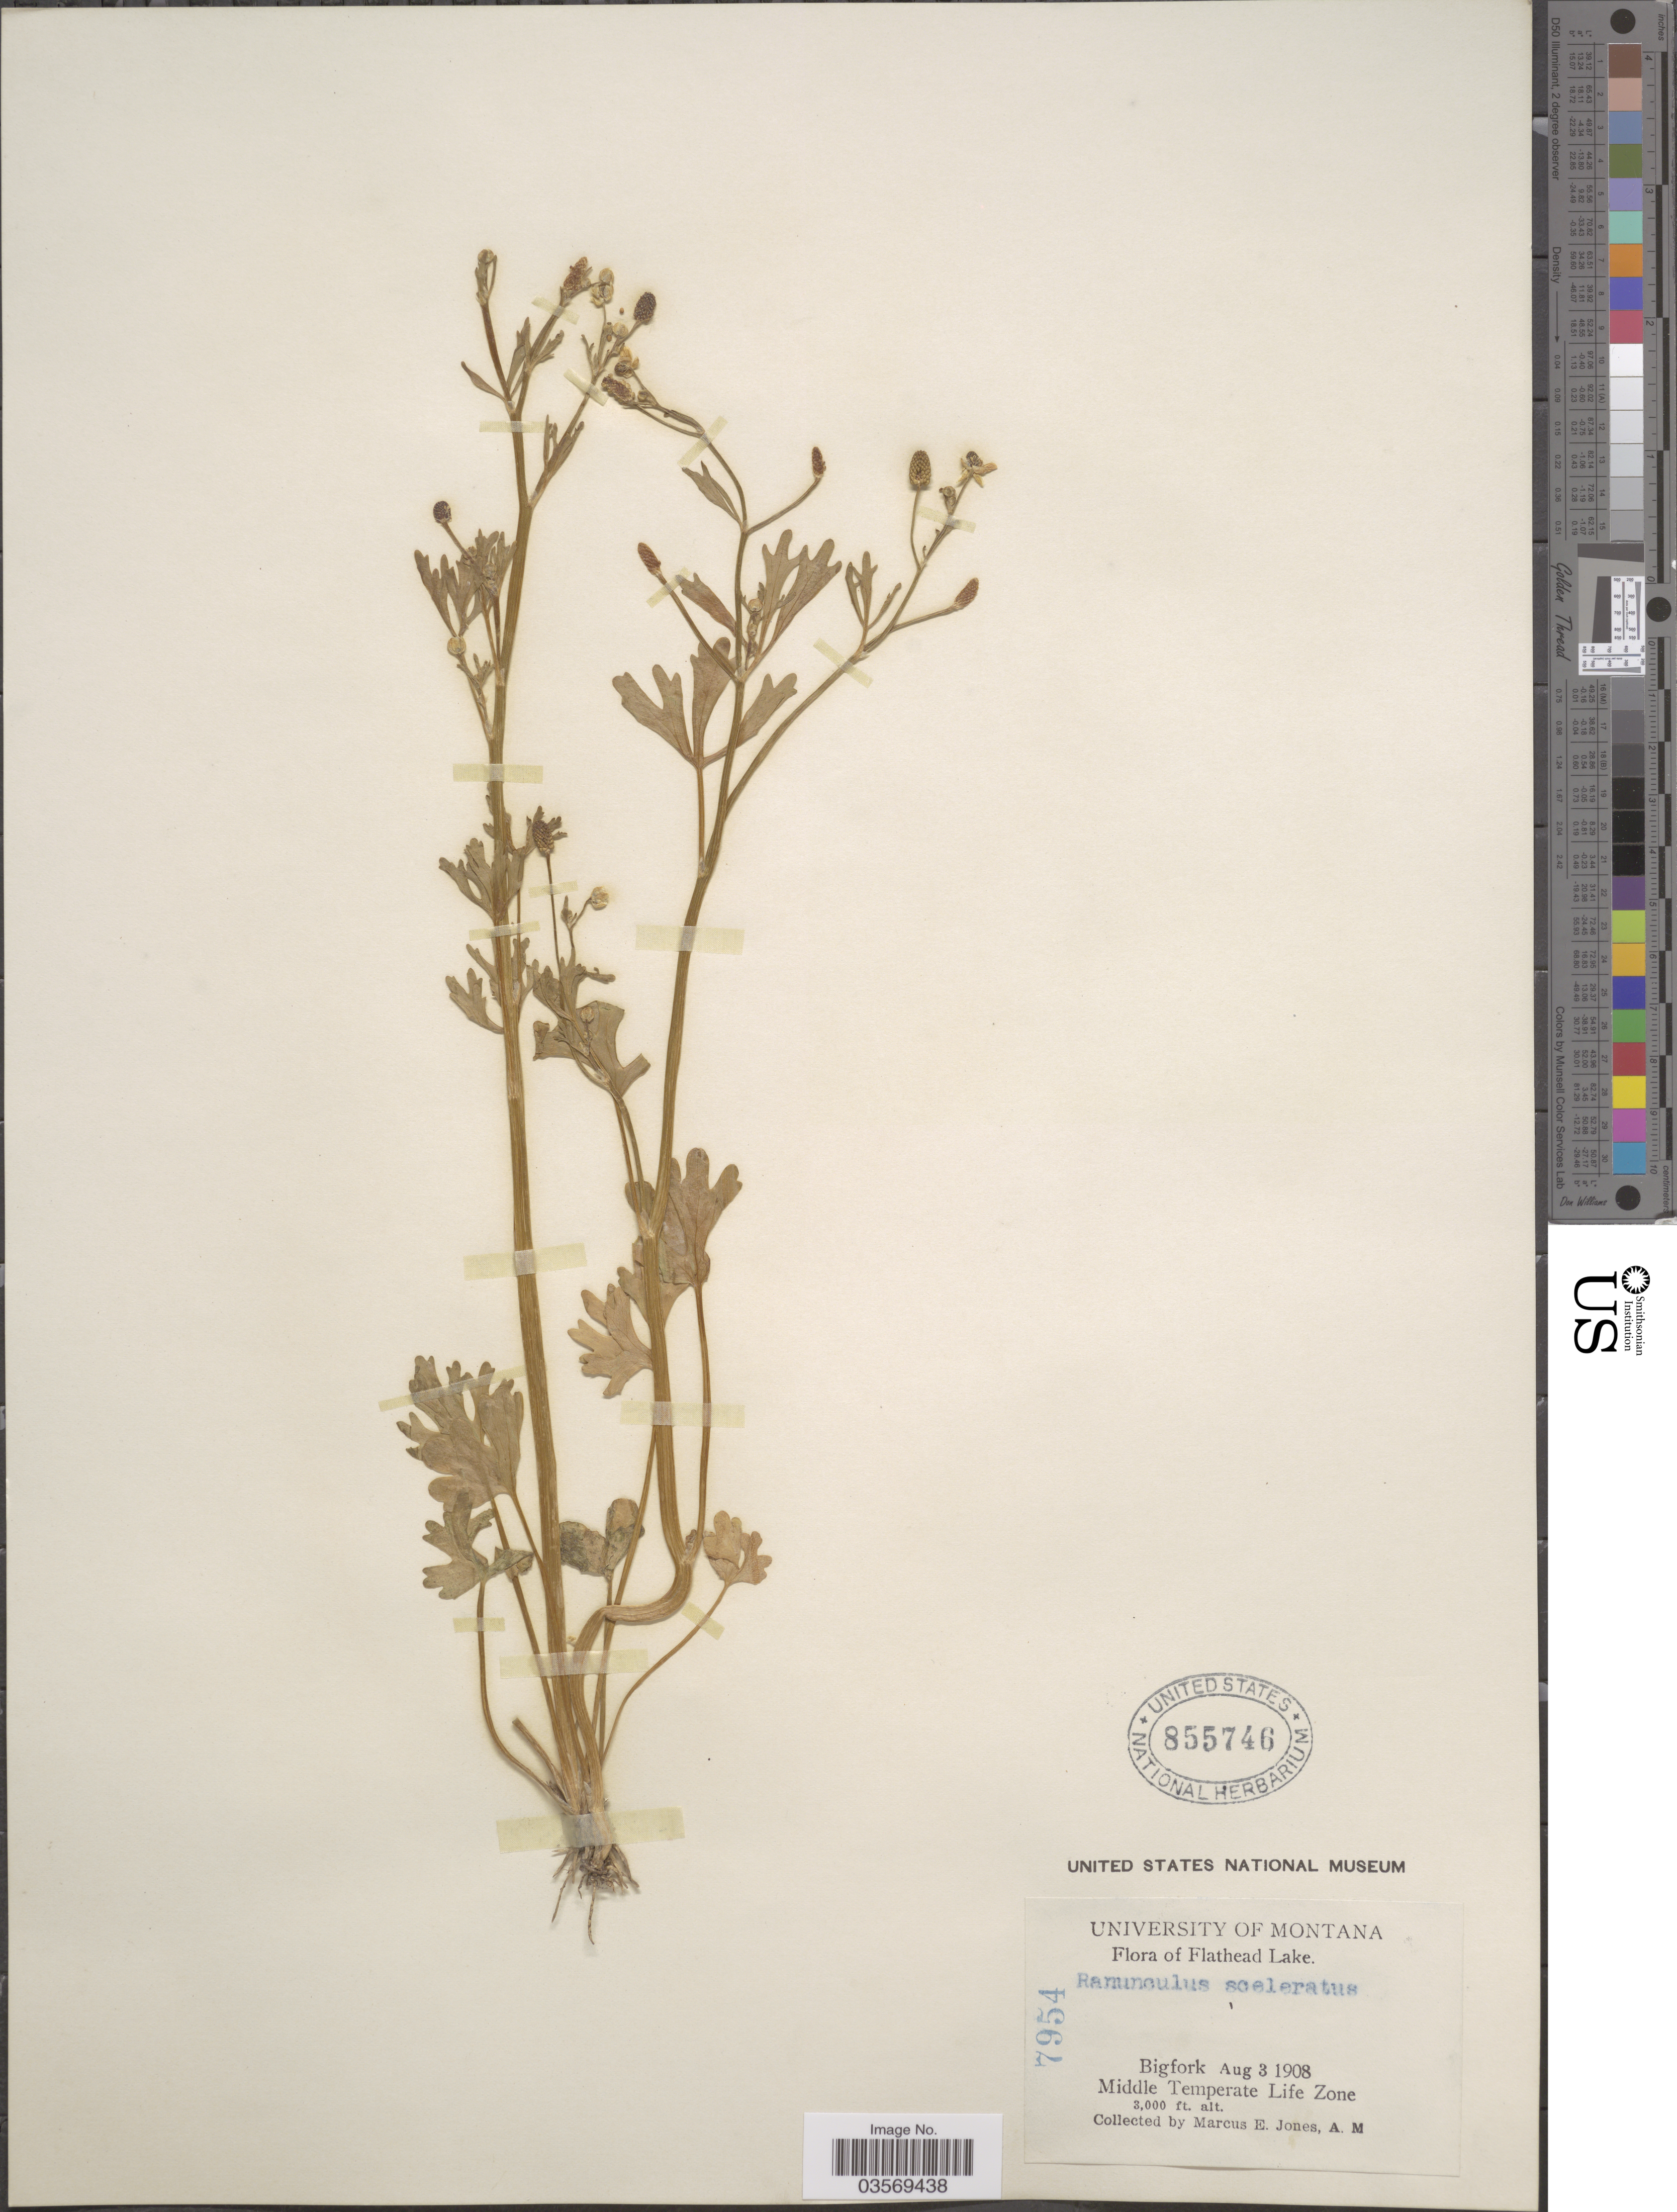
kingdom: Plantae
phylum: Tracheophyta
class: Magnoliopsida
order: Ranunculales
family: Ranunculaceae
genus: Ranunculus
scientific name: Ranunculus sceleratus var. multifidus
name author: Nutt.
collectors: M. E. Jones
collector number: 7954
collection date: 1908-08-03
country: United States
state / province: Montana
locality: Flathead Lake. Bigfork. Middle Temperate Life Zone.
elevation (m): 914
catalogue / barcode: US 855746